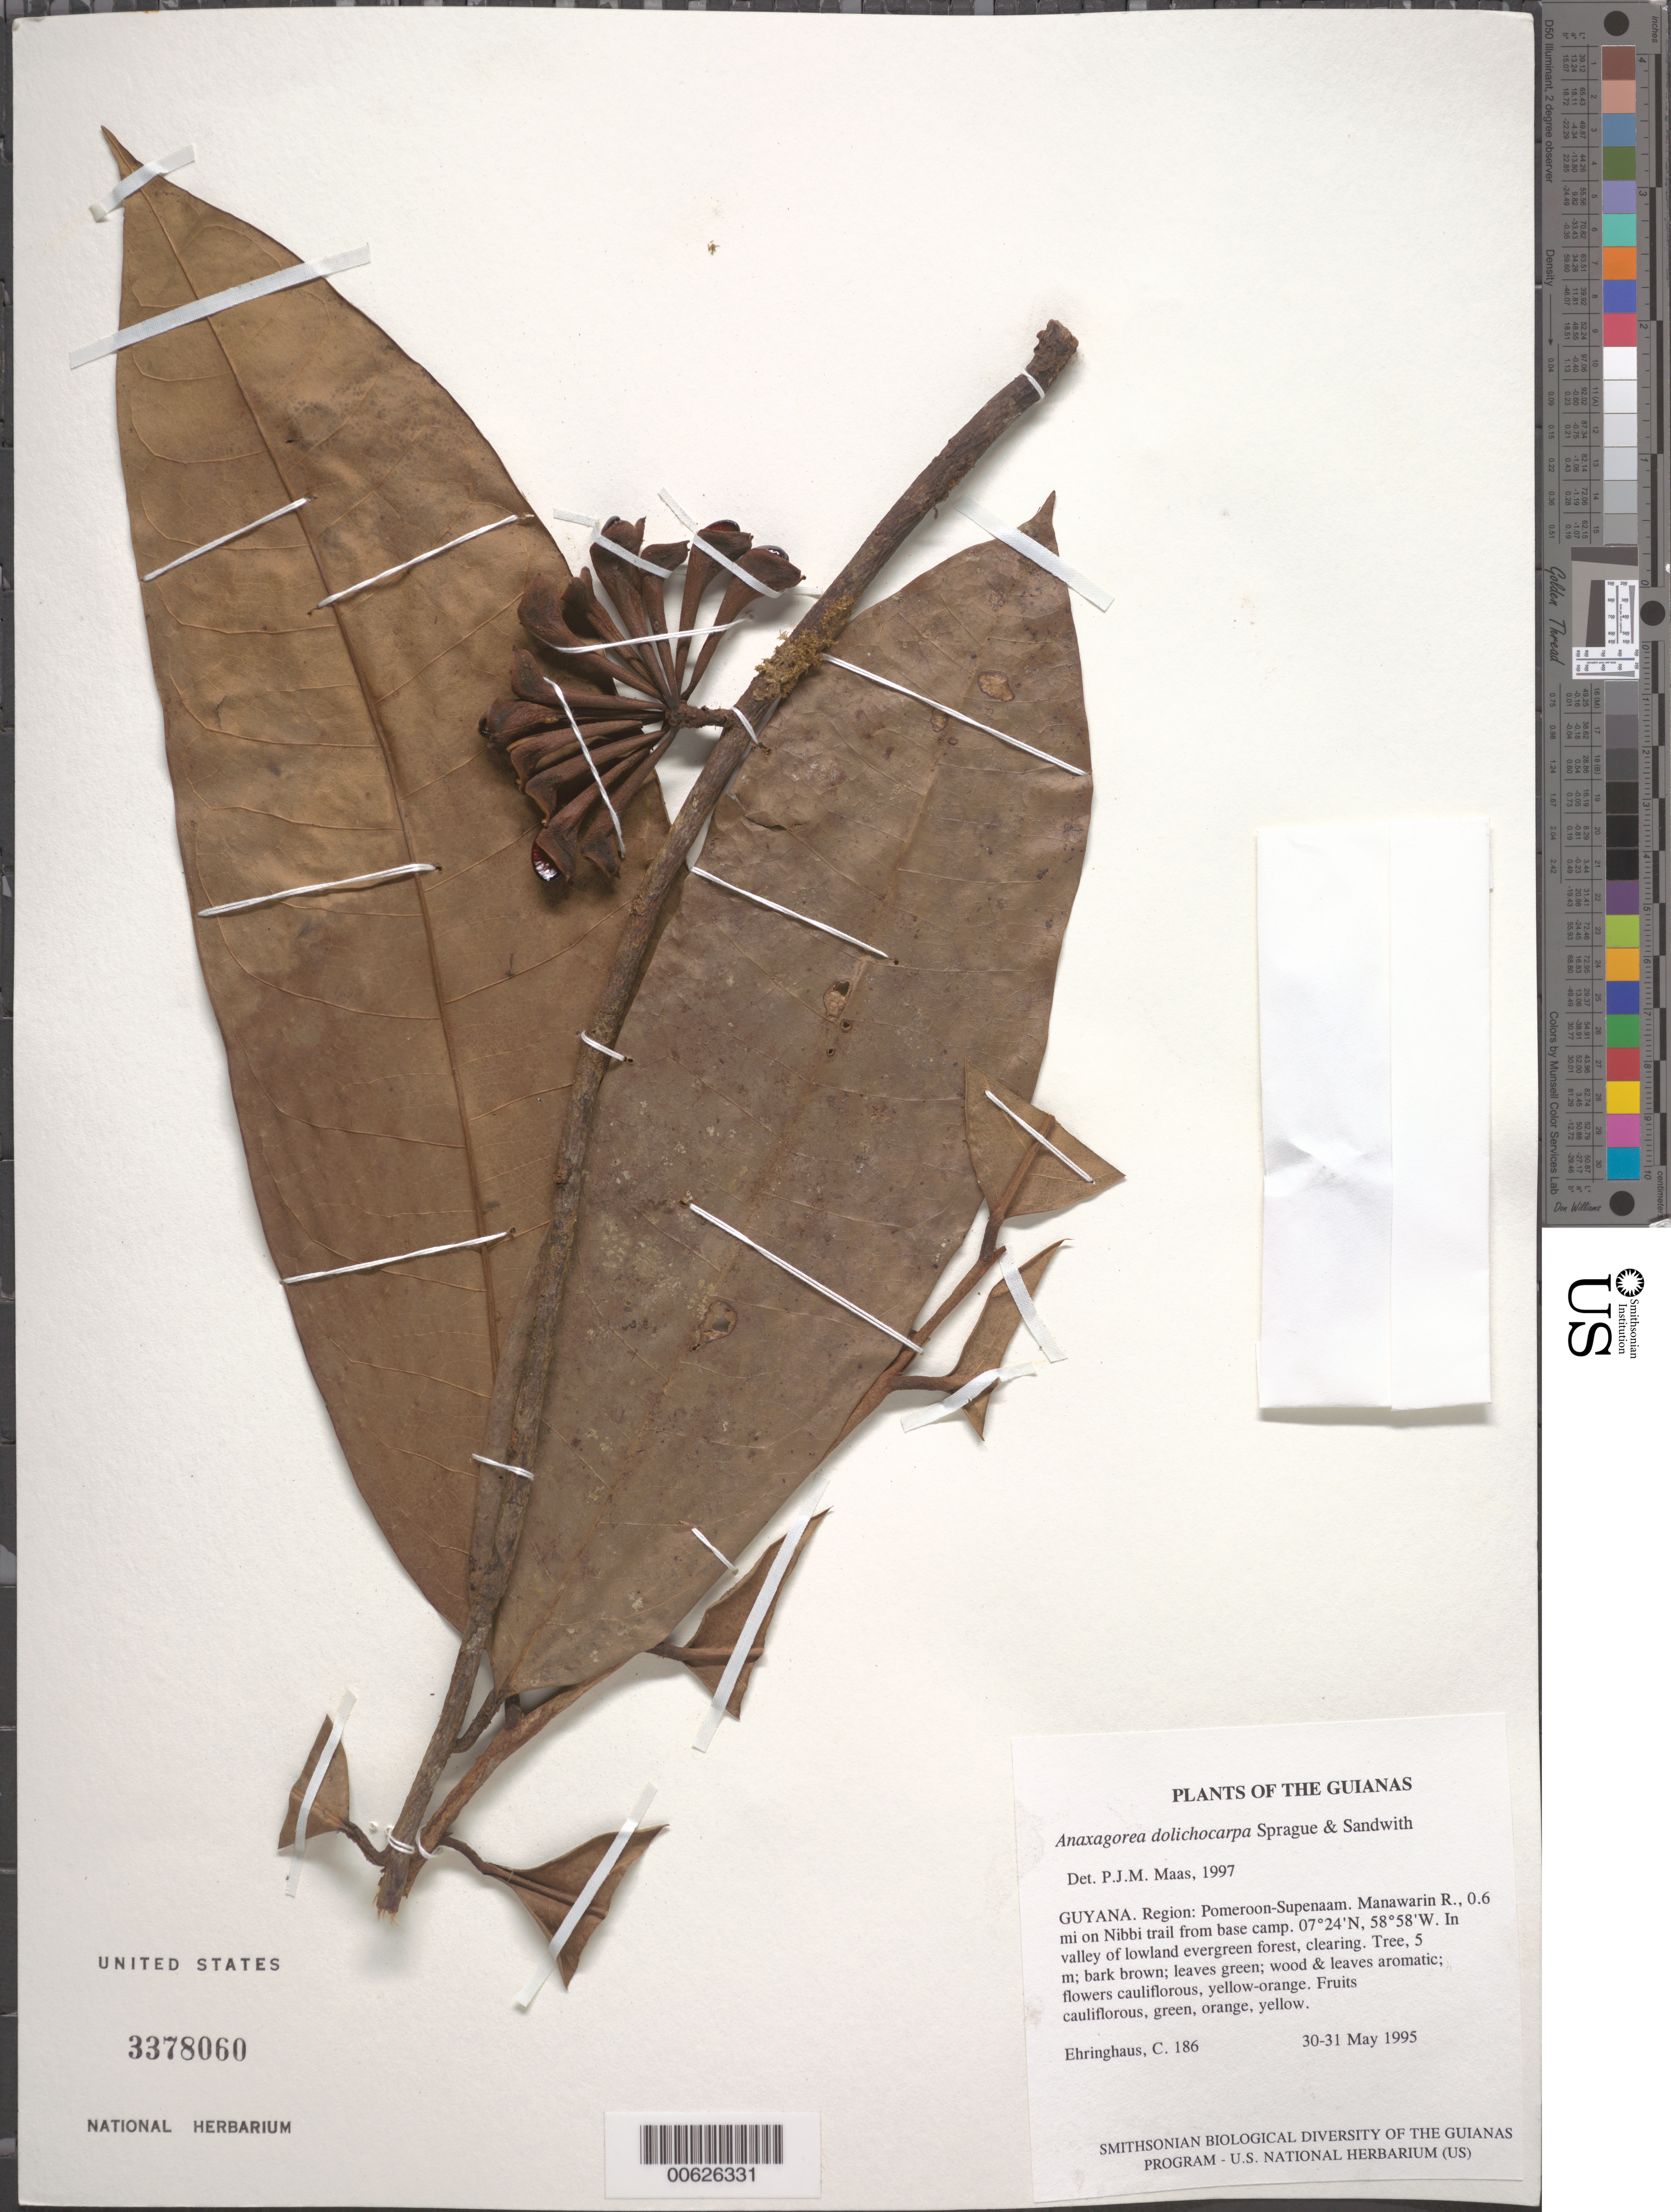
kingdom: Plantae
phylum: Tracheophyta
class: Magnoliopsida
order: Magnoliales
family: Annonaceae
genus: Anaxagorea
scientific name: Anaxagorea dolichocarpa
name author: Sprague & Sandwith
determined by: Maas, Paul J. M.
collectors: C. Ehringhaus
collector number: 186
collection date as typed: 30-31 May 1995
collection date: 1995-05-30/1995-05-31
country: Guyana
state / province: Pomeroon-Supenaam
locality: Manawarin R., 0.6 mi on Nibbi trail from base camp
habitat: In valley of lowland evergreen forest, clearing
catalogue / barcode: US 3378060